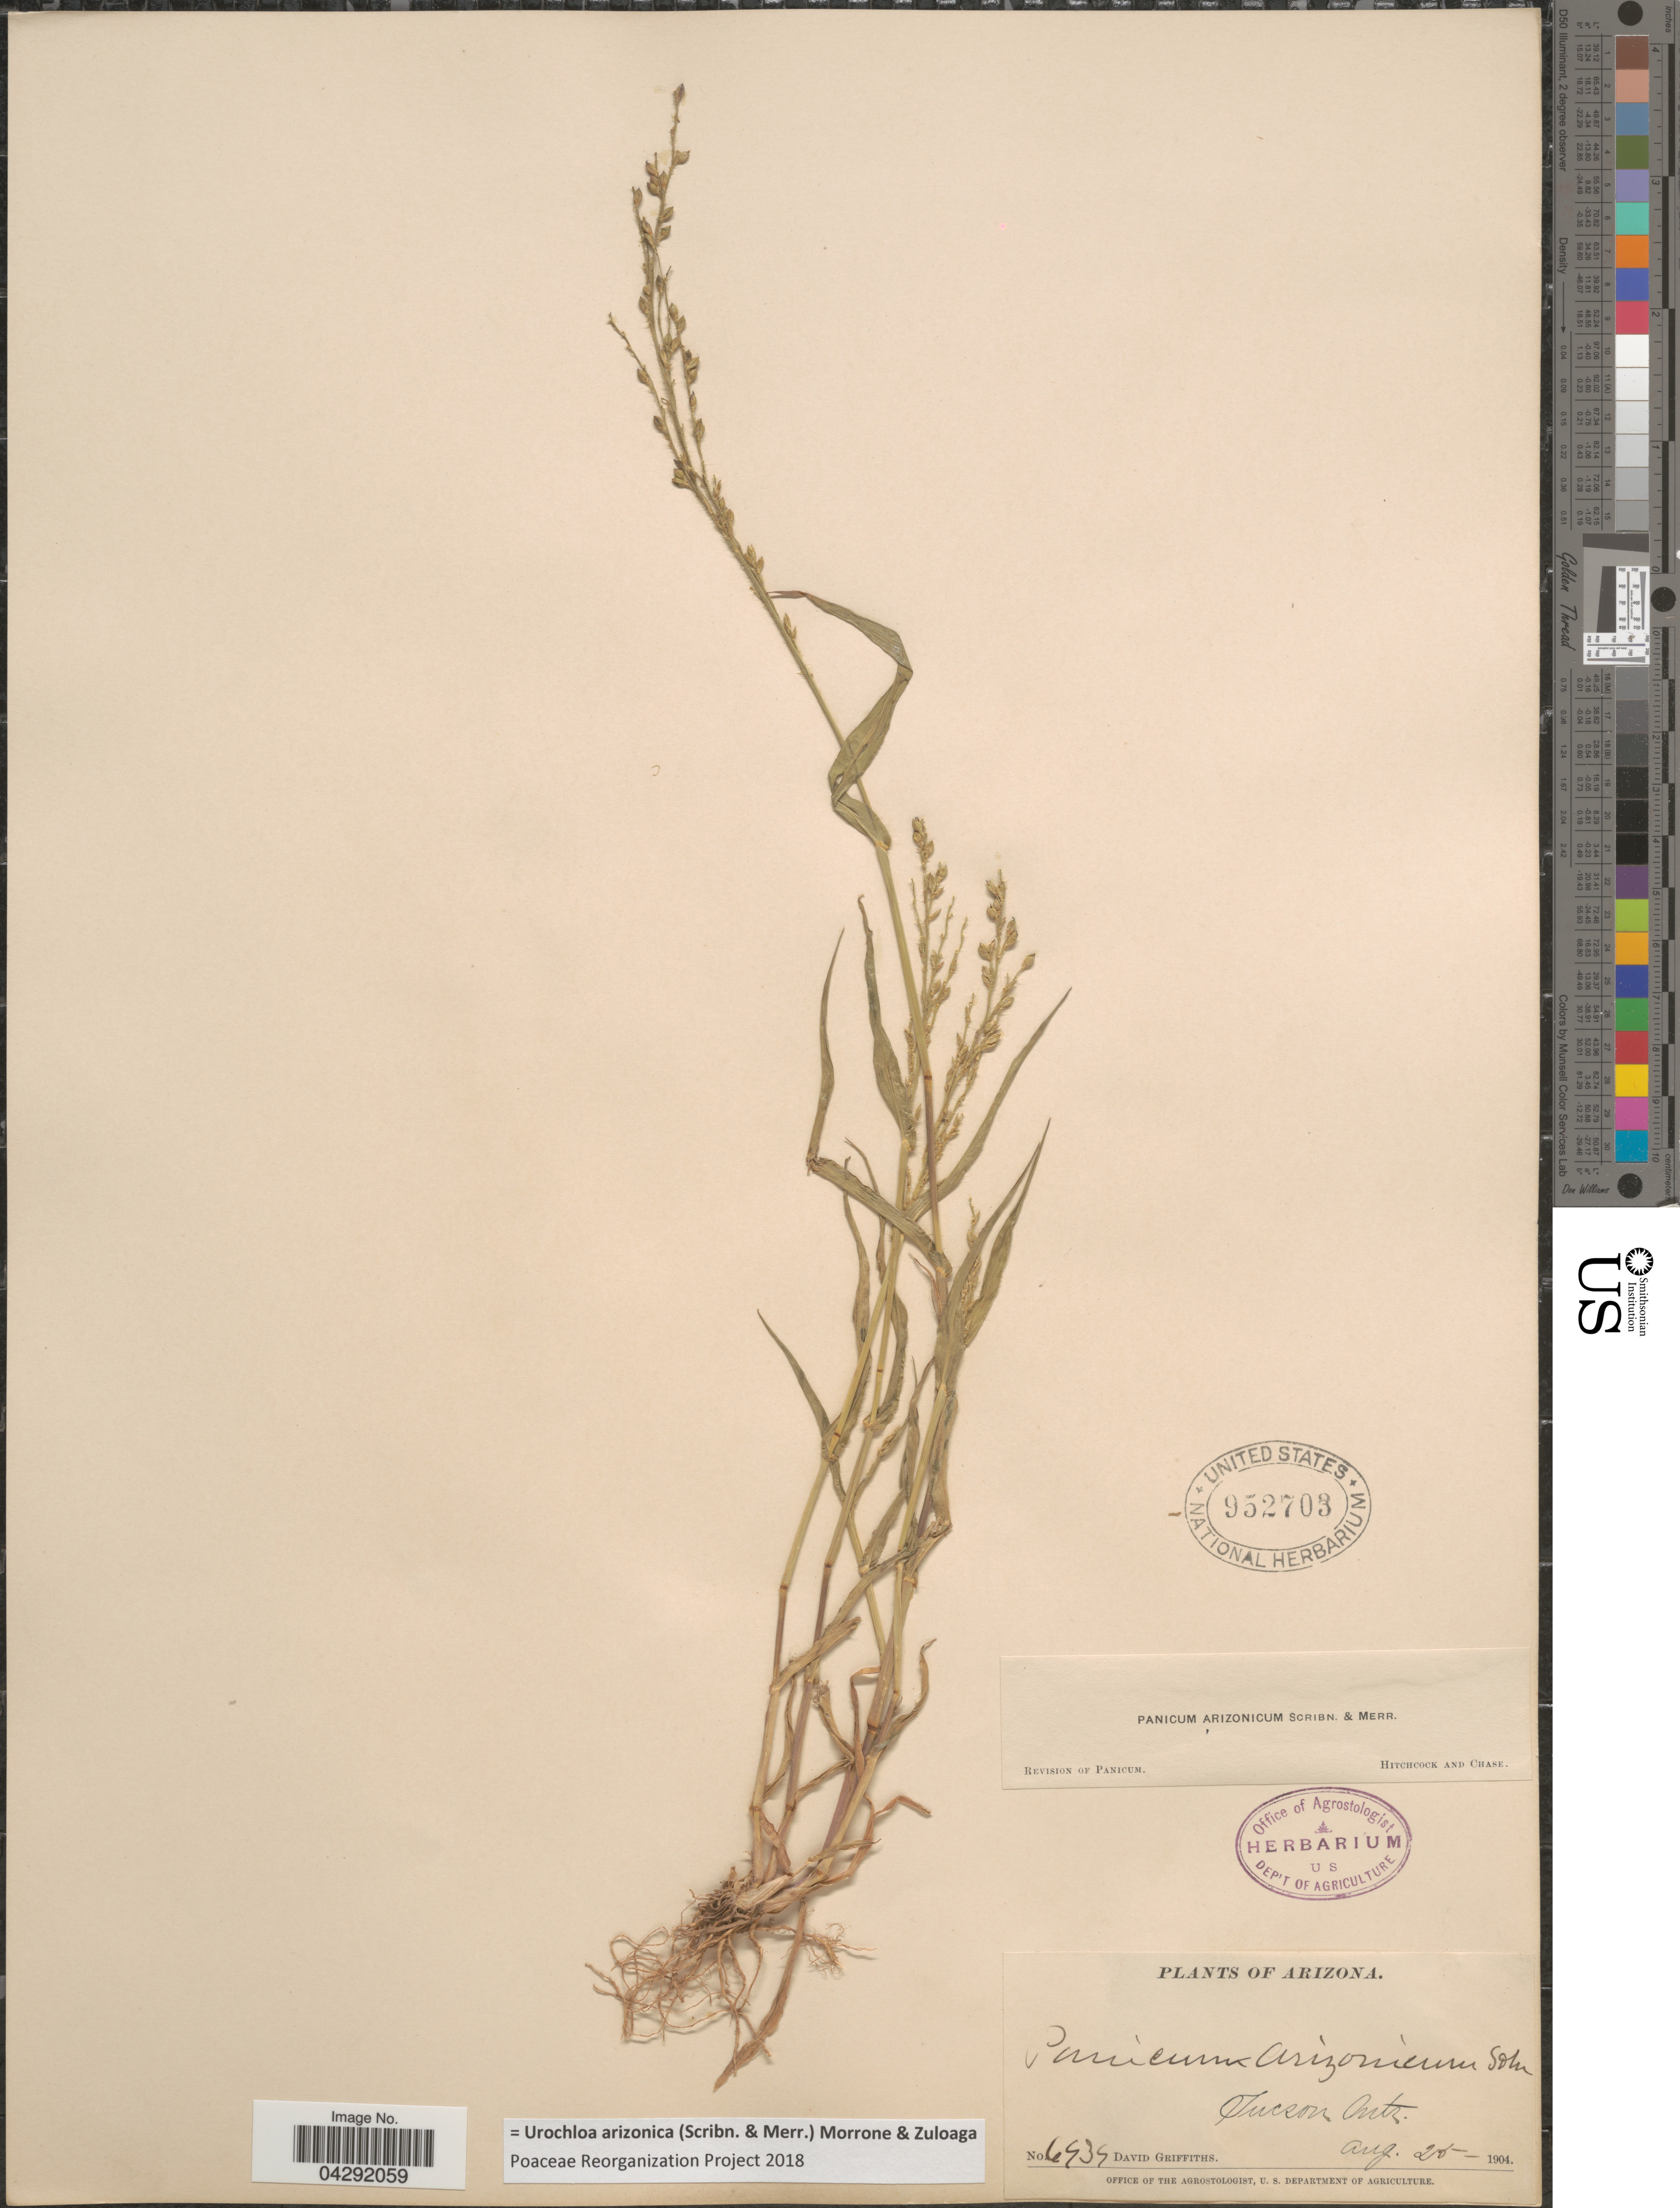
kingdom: Plantae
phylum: Tracheophyta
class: Liliopsida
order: Poales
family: Poaceae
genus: Urochloa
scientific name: Urochloa arizonica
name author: (Scribn. & Merr.) Morrone & Zuloaga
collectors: D. Griffiths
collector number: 6434*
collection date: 1904-08-25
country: United States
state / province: Arizona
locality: Tucson Mts.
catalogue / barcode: US 952703